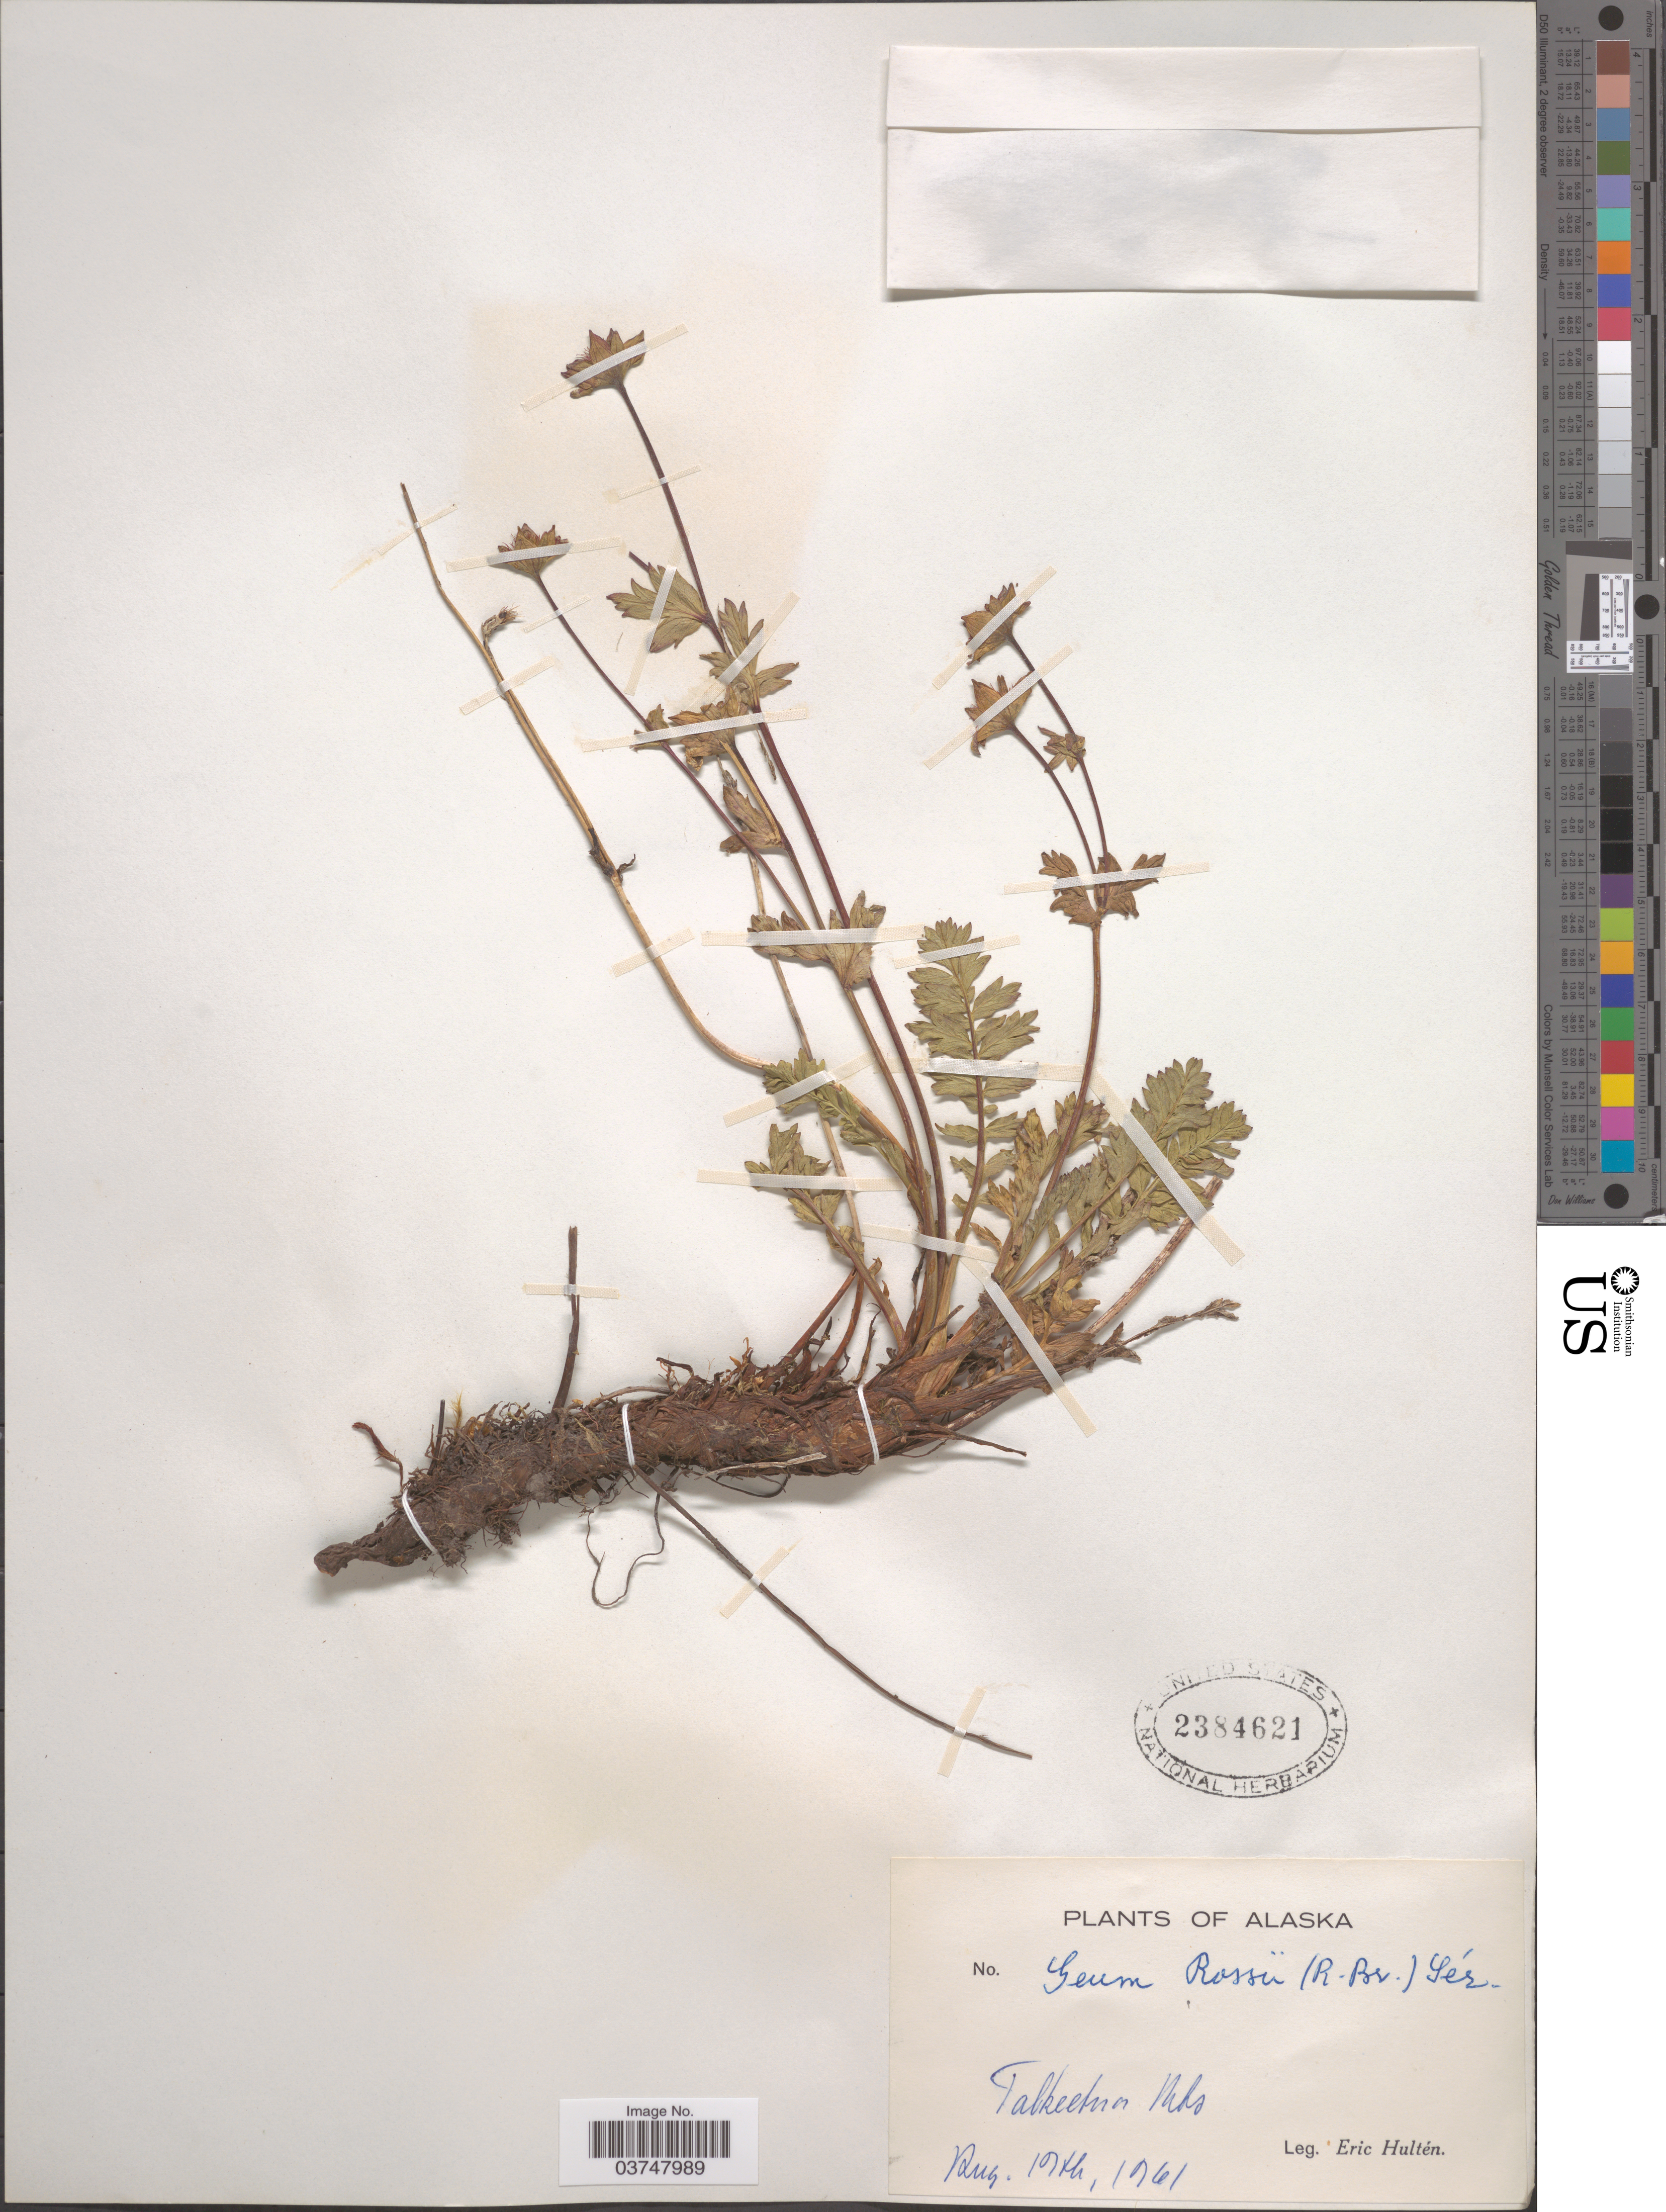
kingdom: Plantae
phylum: Tracheophyta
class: Magnoliopsida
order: Rosales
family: Rosaceae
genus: Geum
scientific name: Geum rossii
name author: (R. Br.) Ser.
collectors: E. G. Hultén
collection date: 1961-08-19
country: United States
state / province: Alaska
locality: Talkeetna Mts.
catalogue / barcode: US 2384621